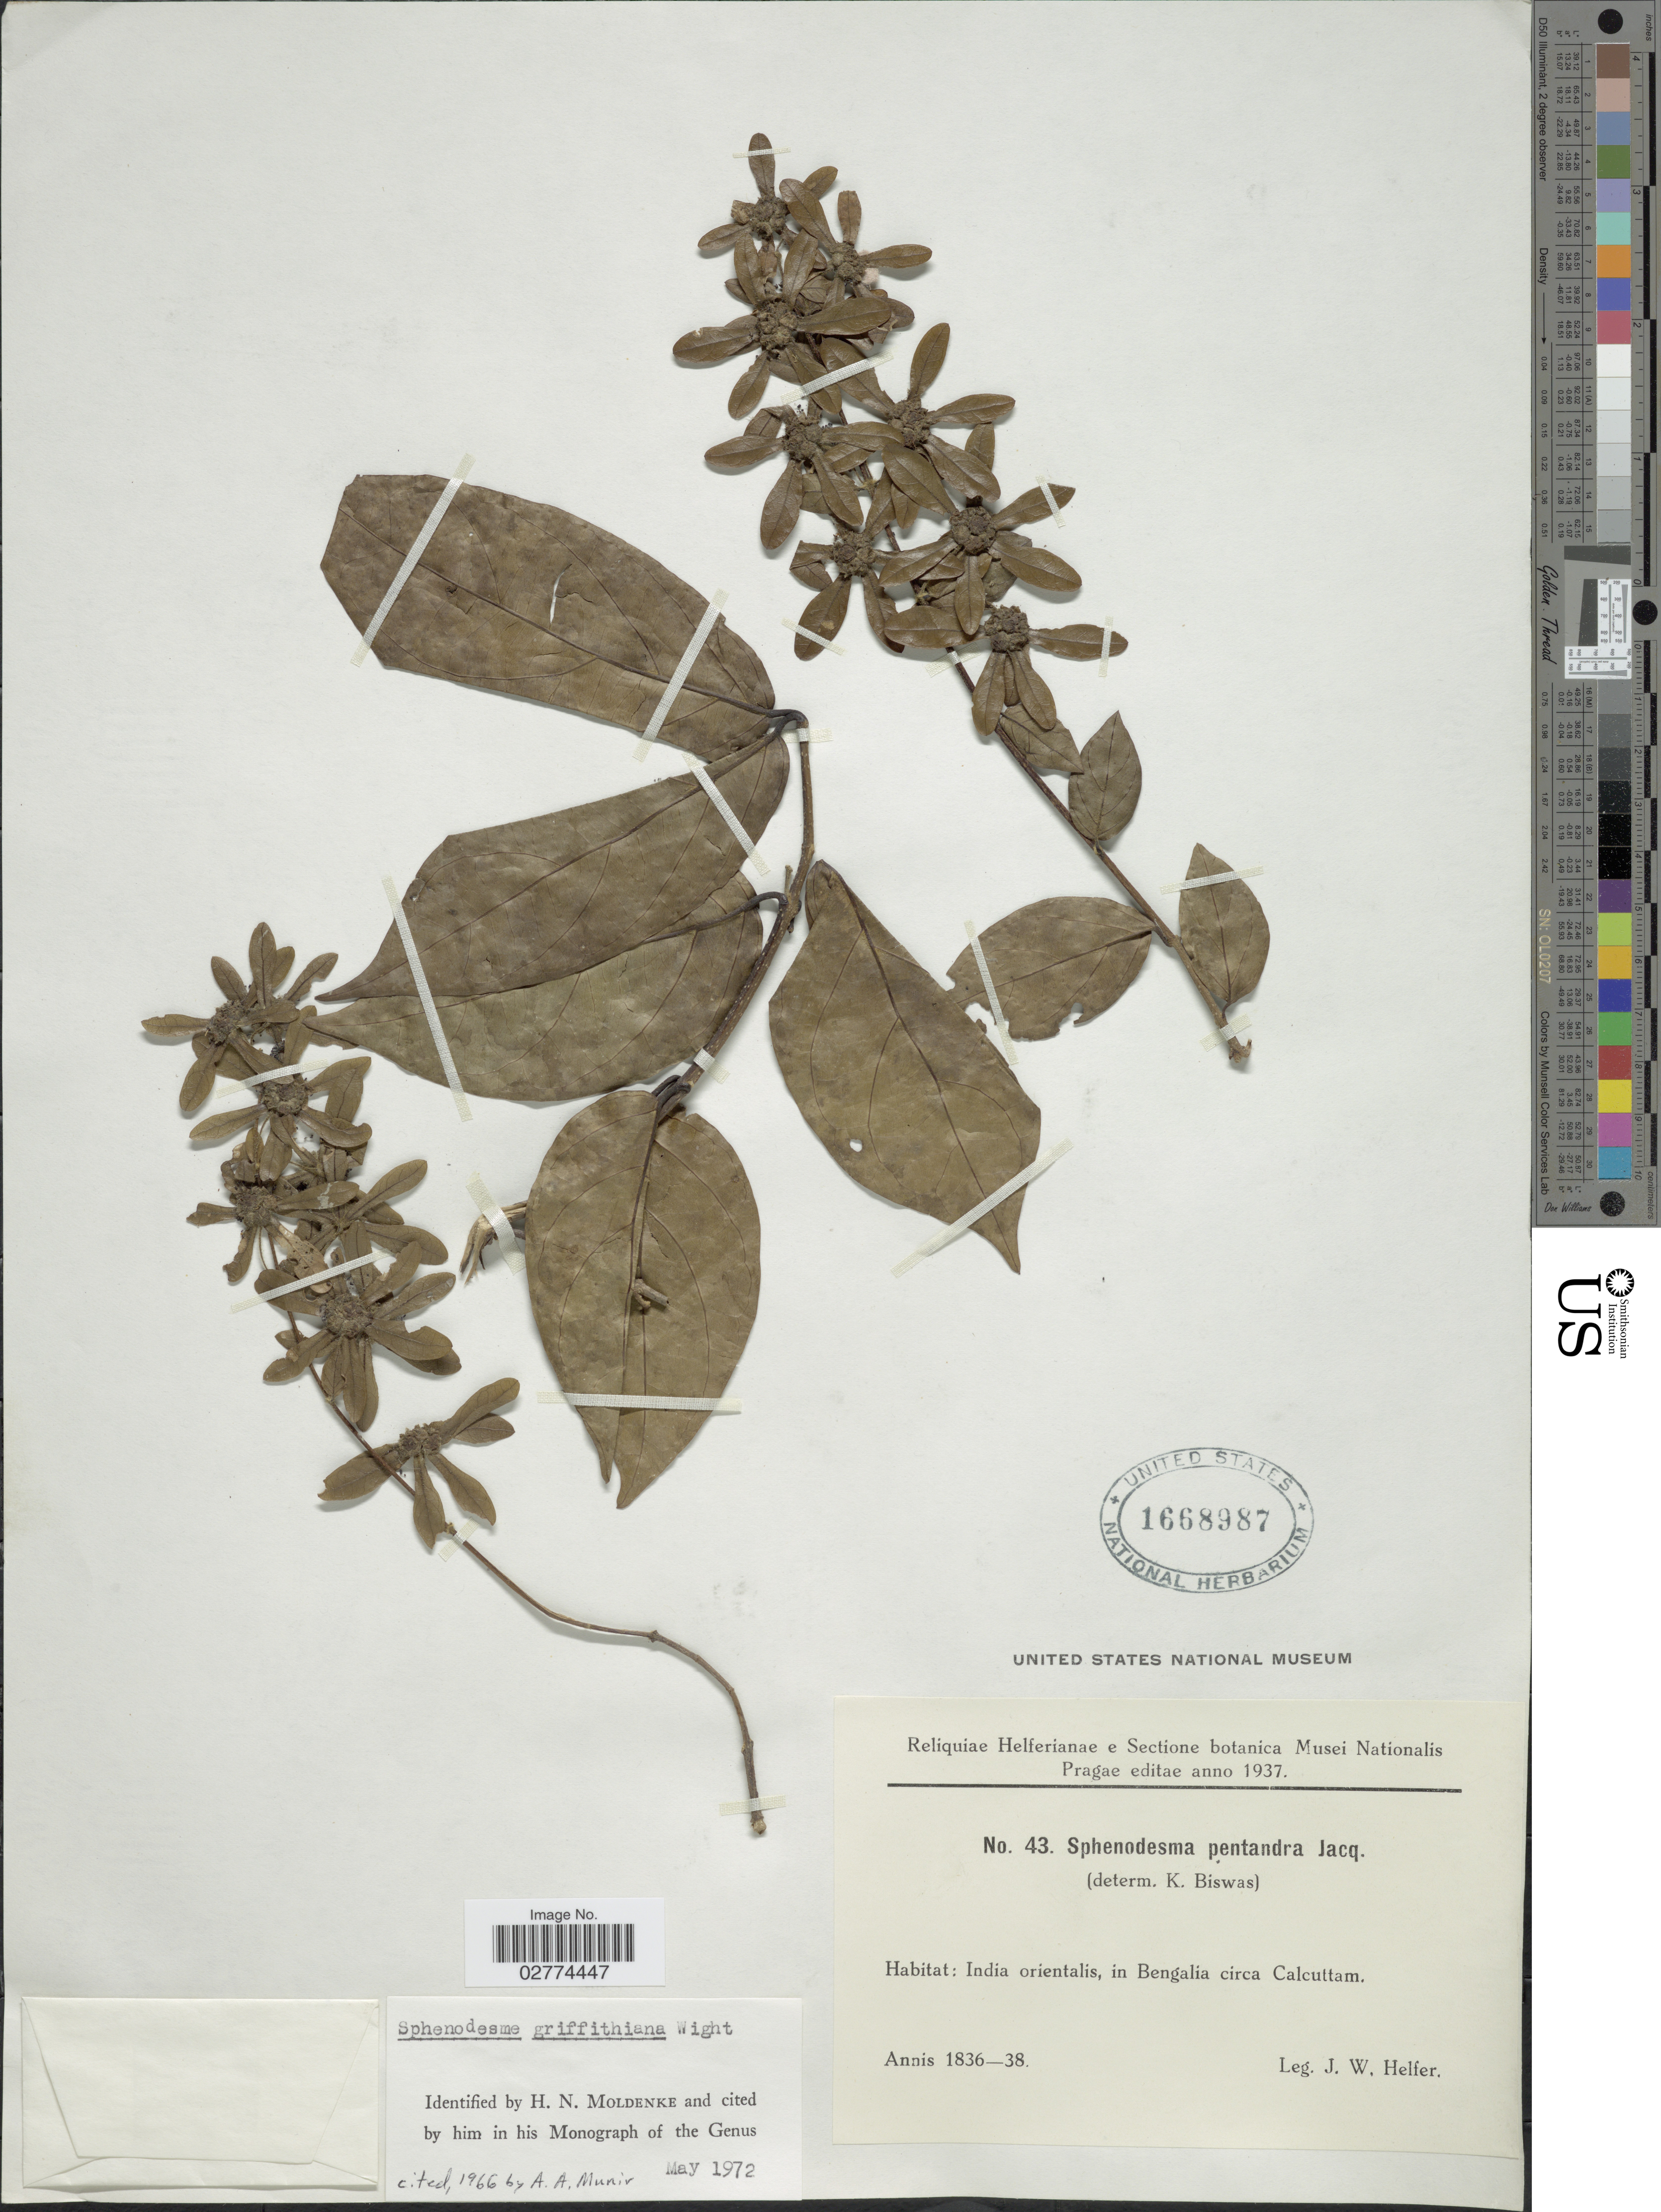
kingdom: Plantae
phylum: Tracheophyta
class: Magnoliopsida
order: Lamiales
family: Lamiaceae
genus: Sphenodesme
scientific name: Sphenodesme griffithiana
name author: Wight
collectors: J. W. Helfer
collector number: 43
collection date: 1836/1838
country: India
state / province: West Bengal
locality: India orientalis, in Bengalia circa Calcuttam.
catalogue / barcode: US 1668987